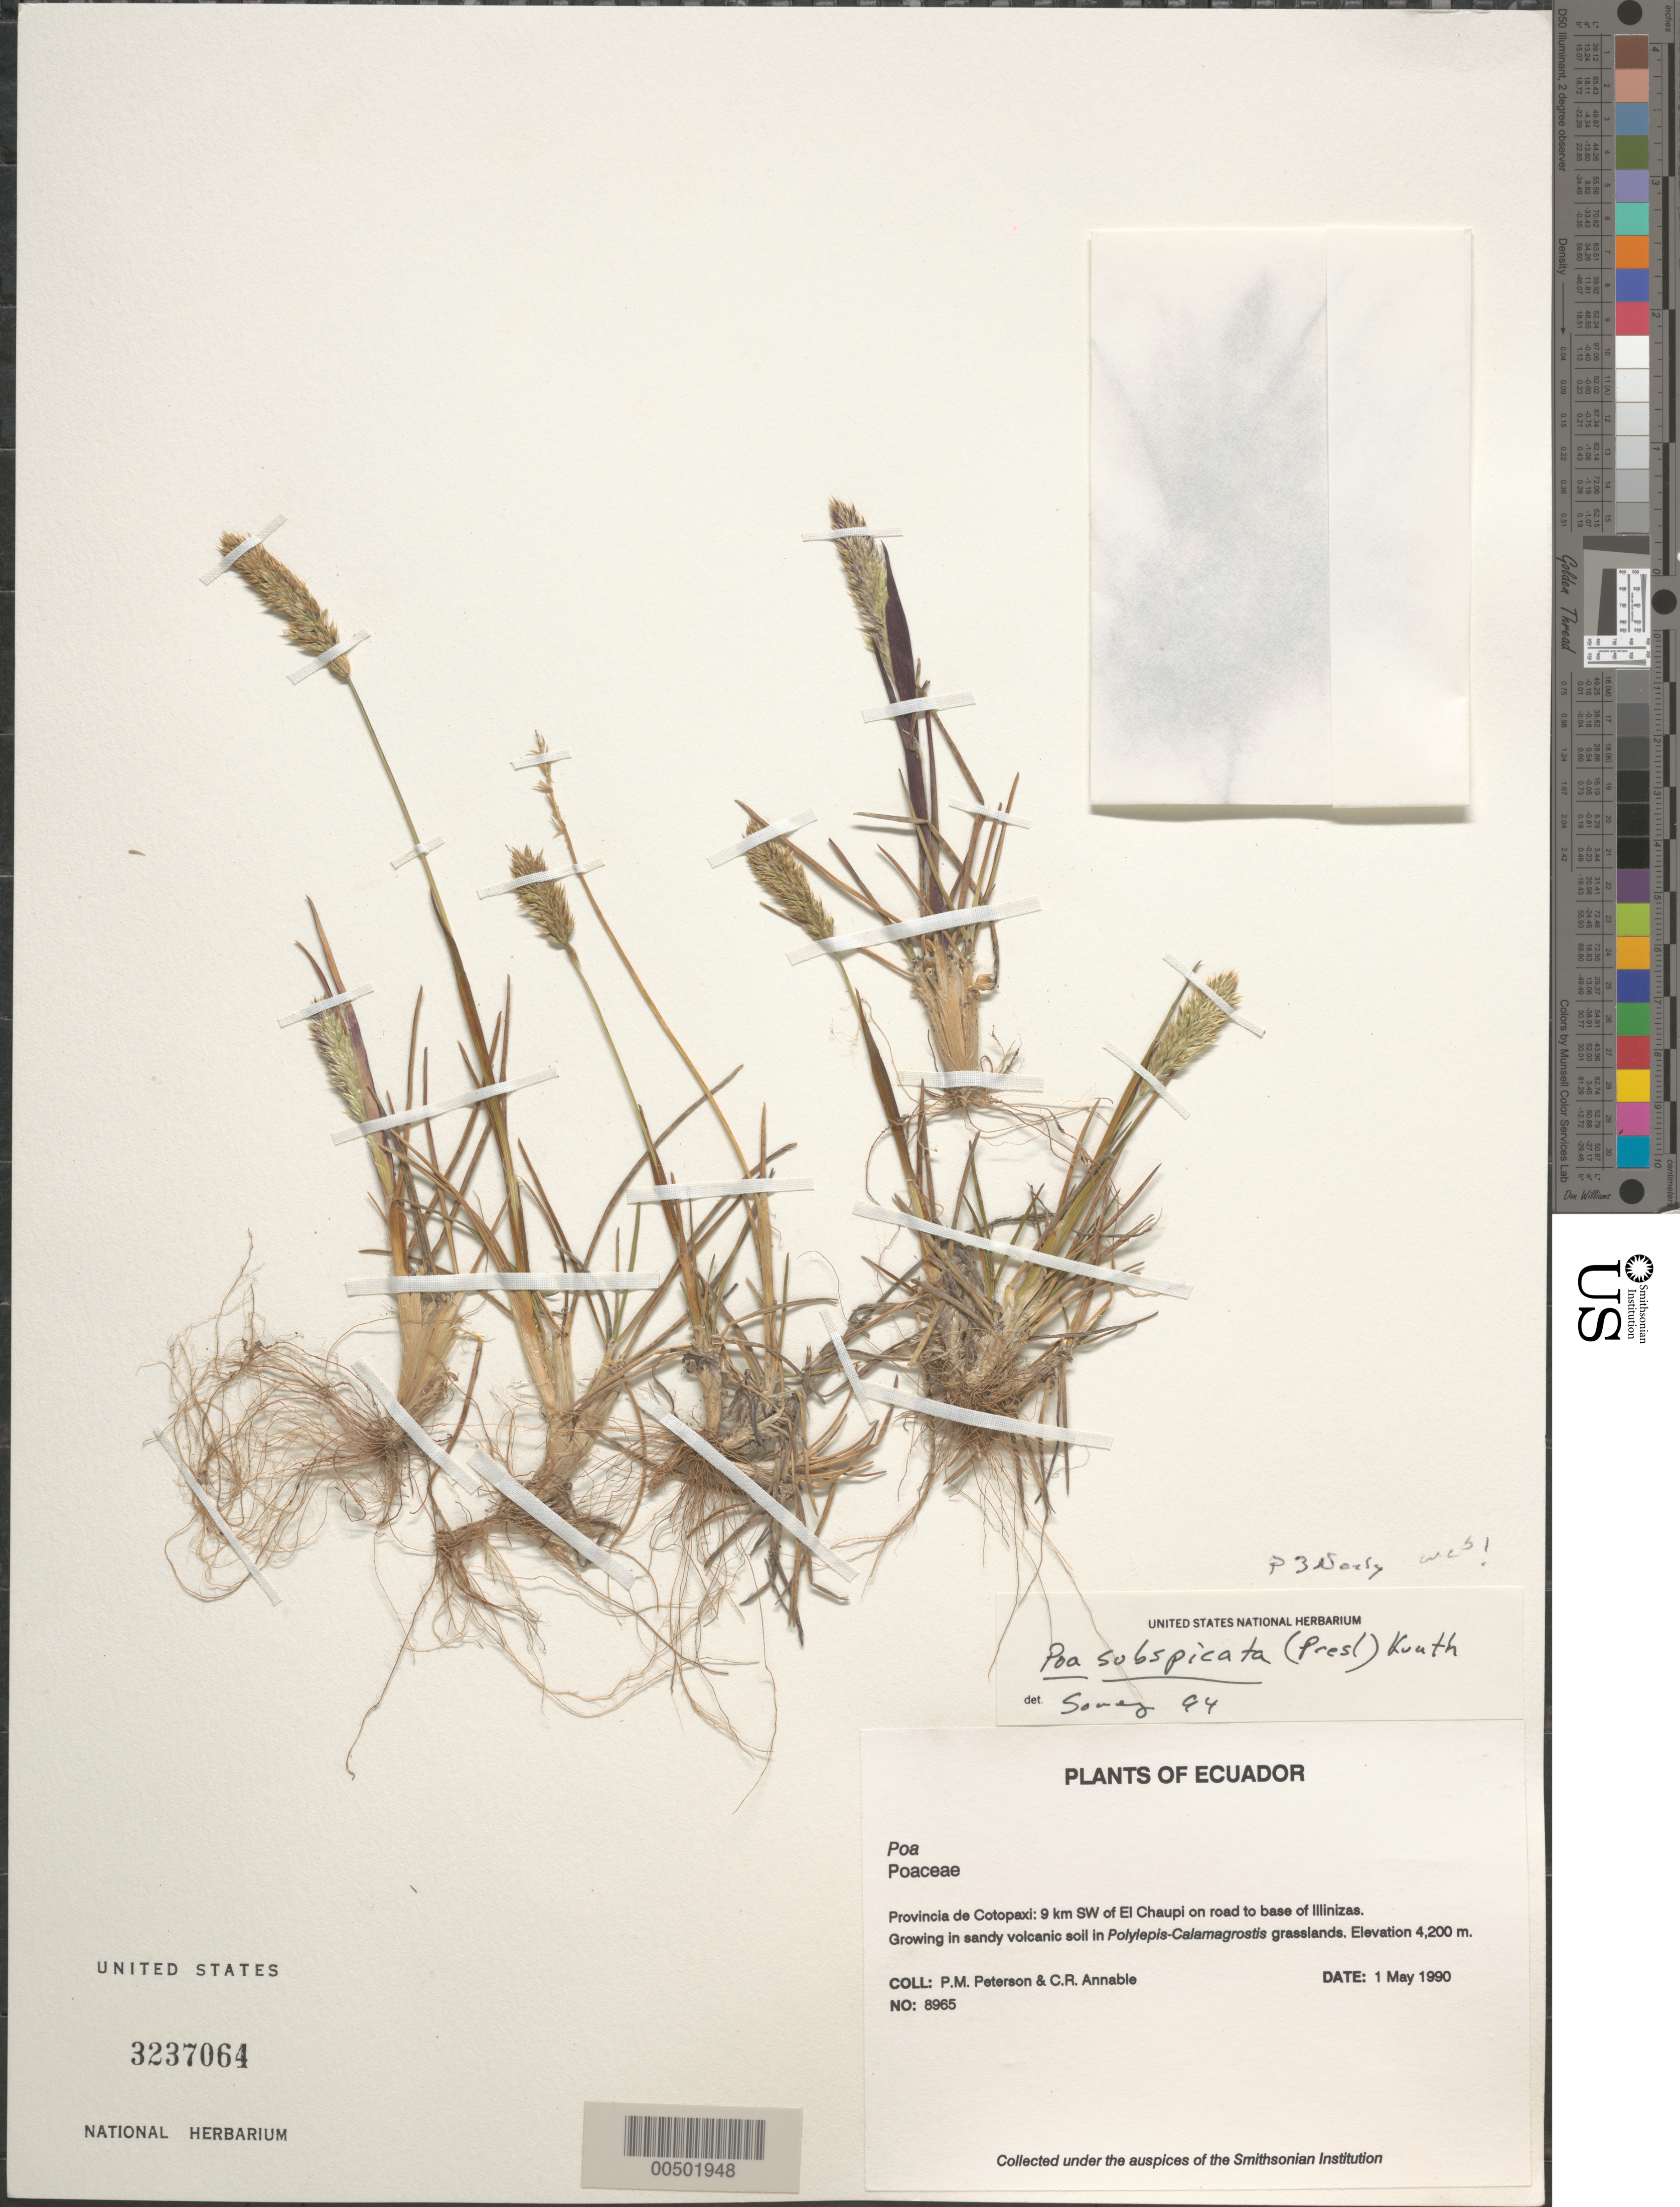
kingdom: Plantae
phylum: Tracheophyta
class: Liliopsida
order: Poales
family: Poaceae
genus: Poa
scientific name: Poa subspicata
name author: (J. Presl) Kunth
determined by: Soreng, Robert J., Research Associate (BOT), Smithsonian Institution - National Museum of Natural History (UNITED STATES)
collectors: P. M. Peterson & C. R. Annable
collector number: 08965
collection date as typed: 01 May 1990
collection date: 1990-05-01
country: Ecuador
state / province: Cotopaxi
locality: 9 km SW ofEl Chaupi on road to base of Illinizas.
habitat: Growing in sandy volcanic soil in Polylepis-Calamagrostis grasslands.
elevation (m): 4200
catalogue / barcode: US 3237064